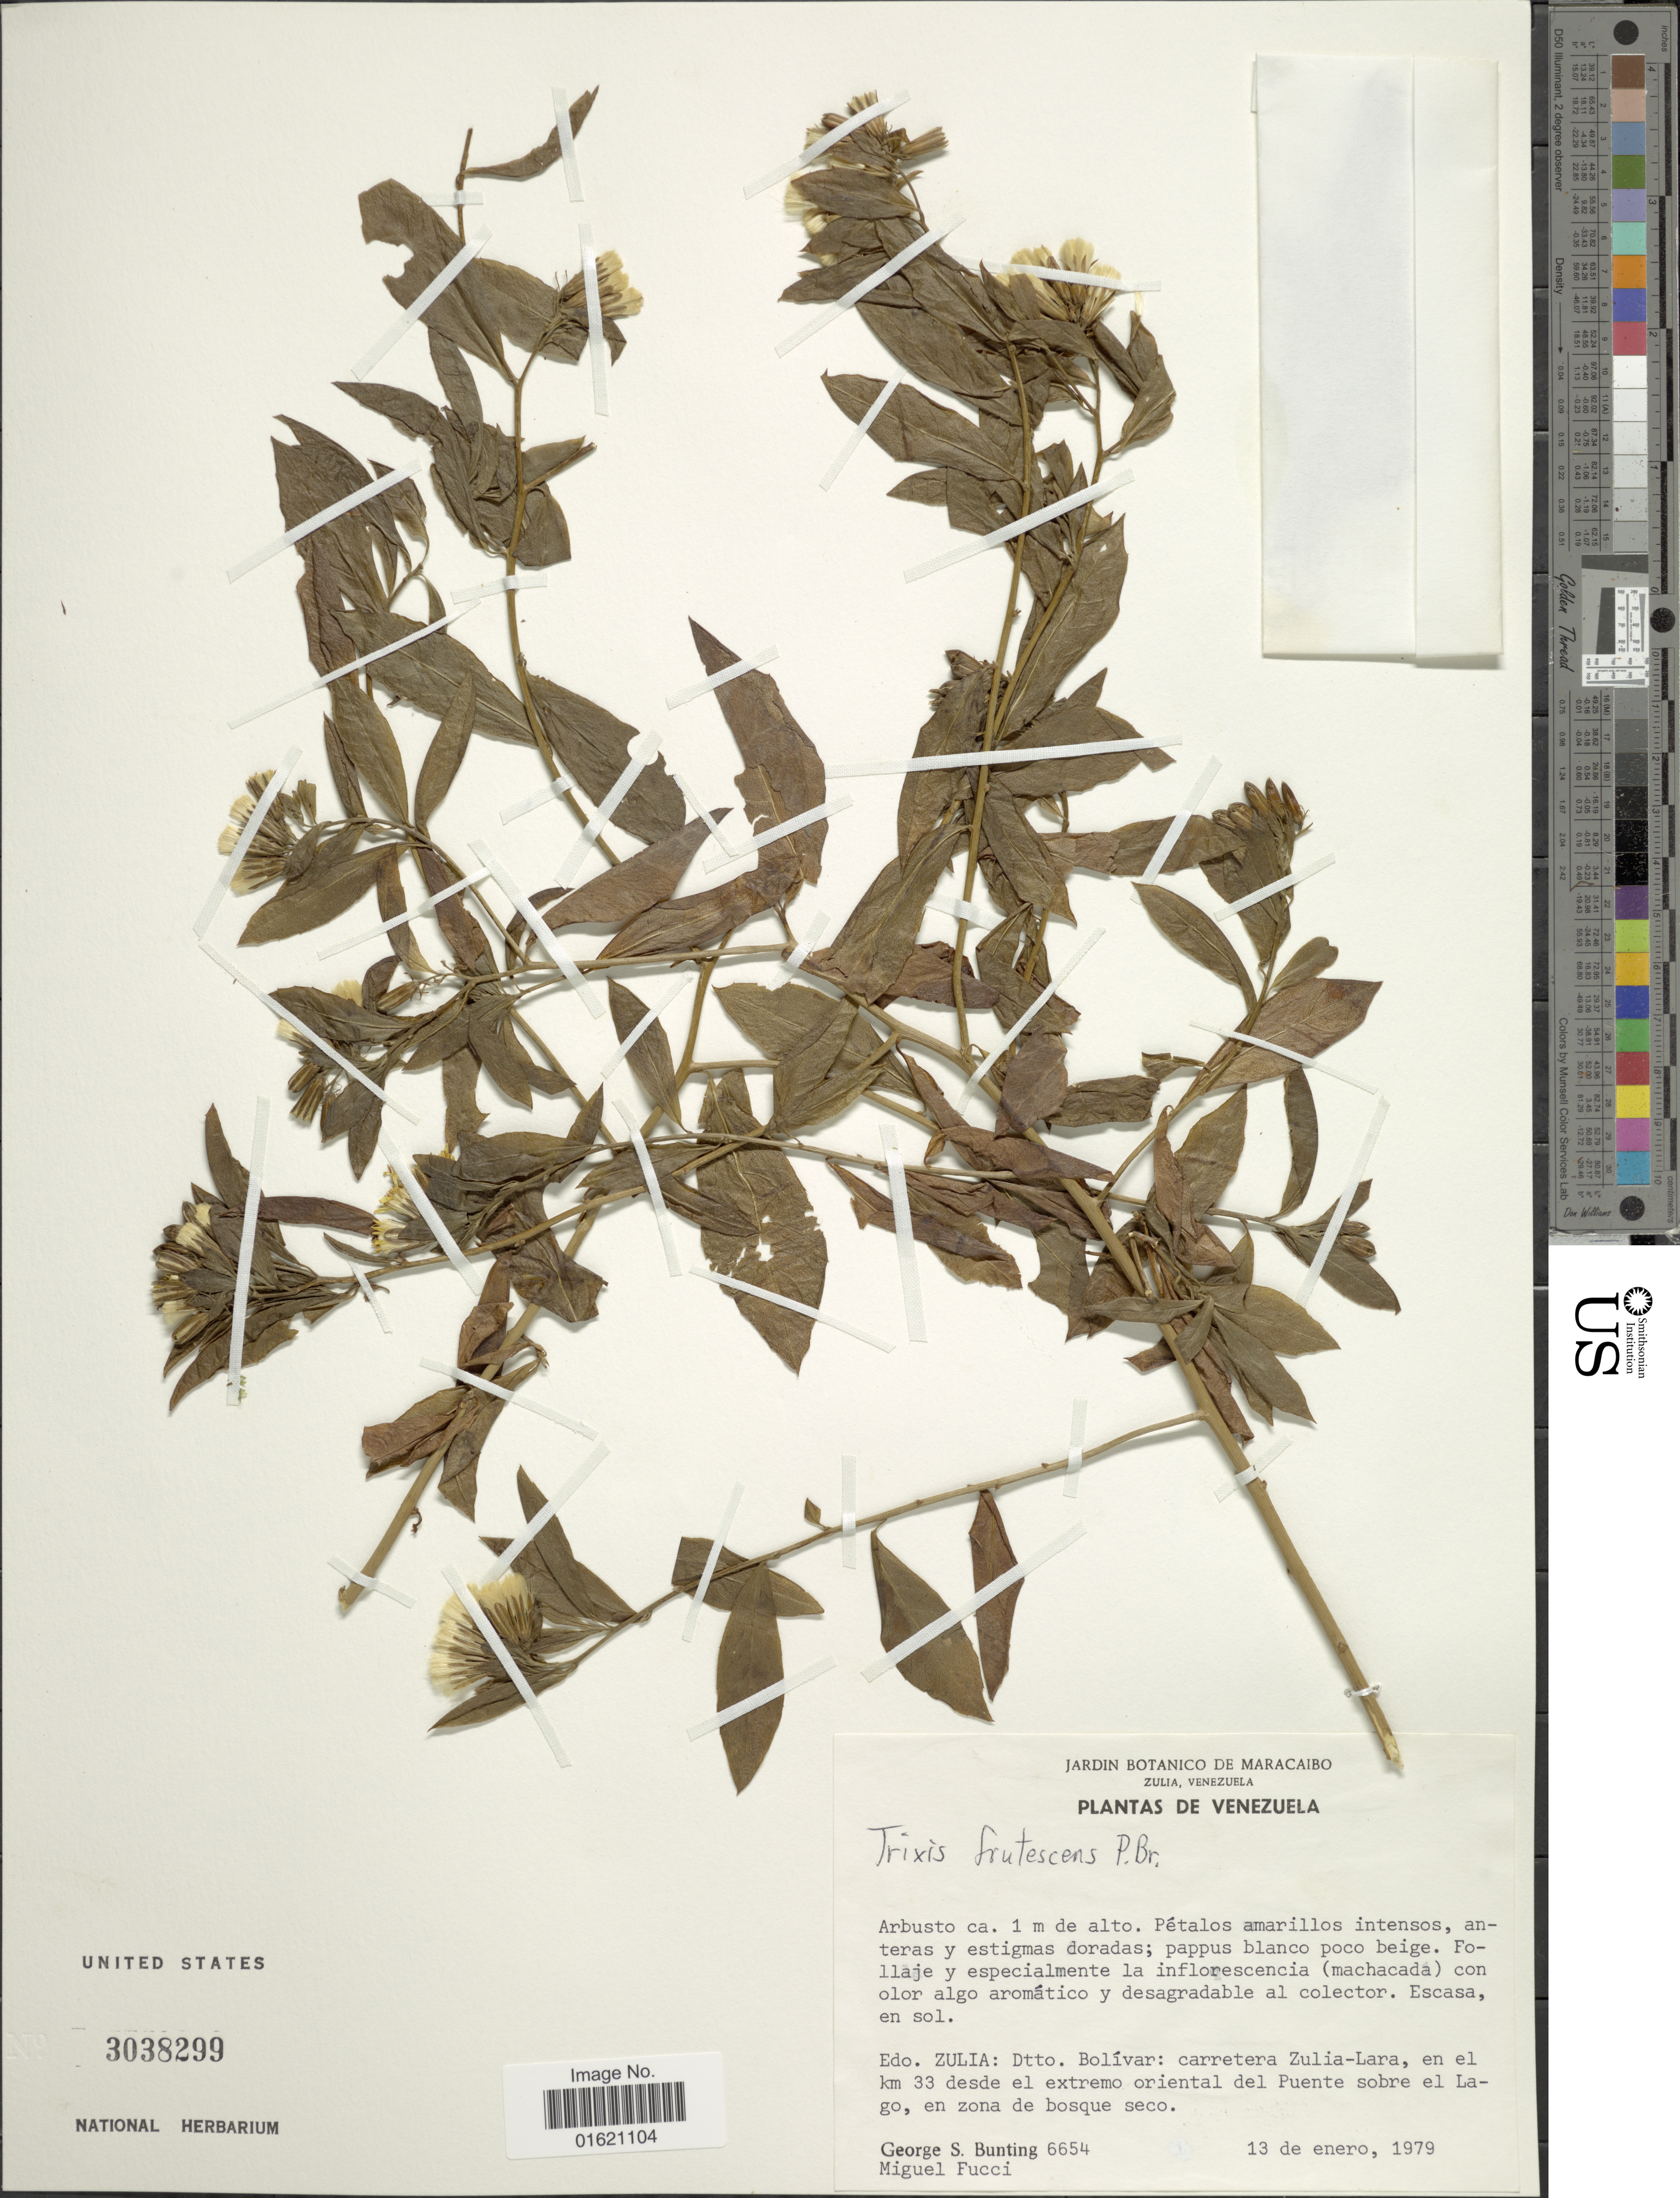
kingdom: Plantae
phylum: Tracheophyta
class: Magnoliopsida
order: Asterales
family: Asteraceae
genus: Trixis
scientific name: Trixis inula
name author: Crantz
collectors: G. S. Bunting & M. Fucci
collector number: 6654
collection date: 1979-01-13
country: Venezuela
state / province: Zulia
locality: Dtto. Bolívar: carretera Zulia-Lara, en el km 33 desde el extremo oriental del Puente sobre el Lago, en zona de bosque seco.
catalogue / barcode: US 3038299